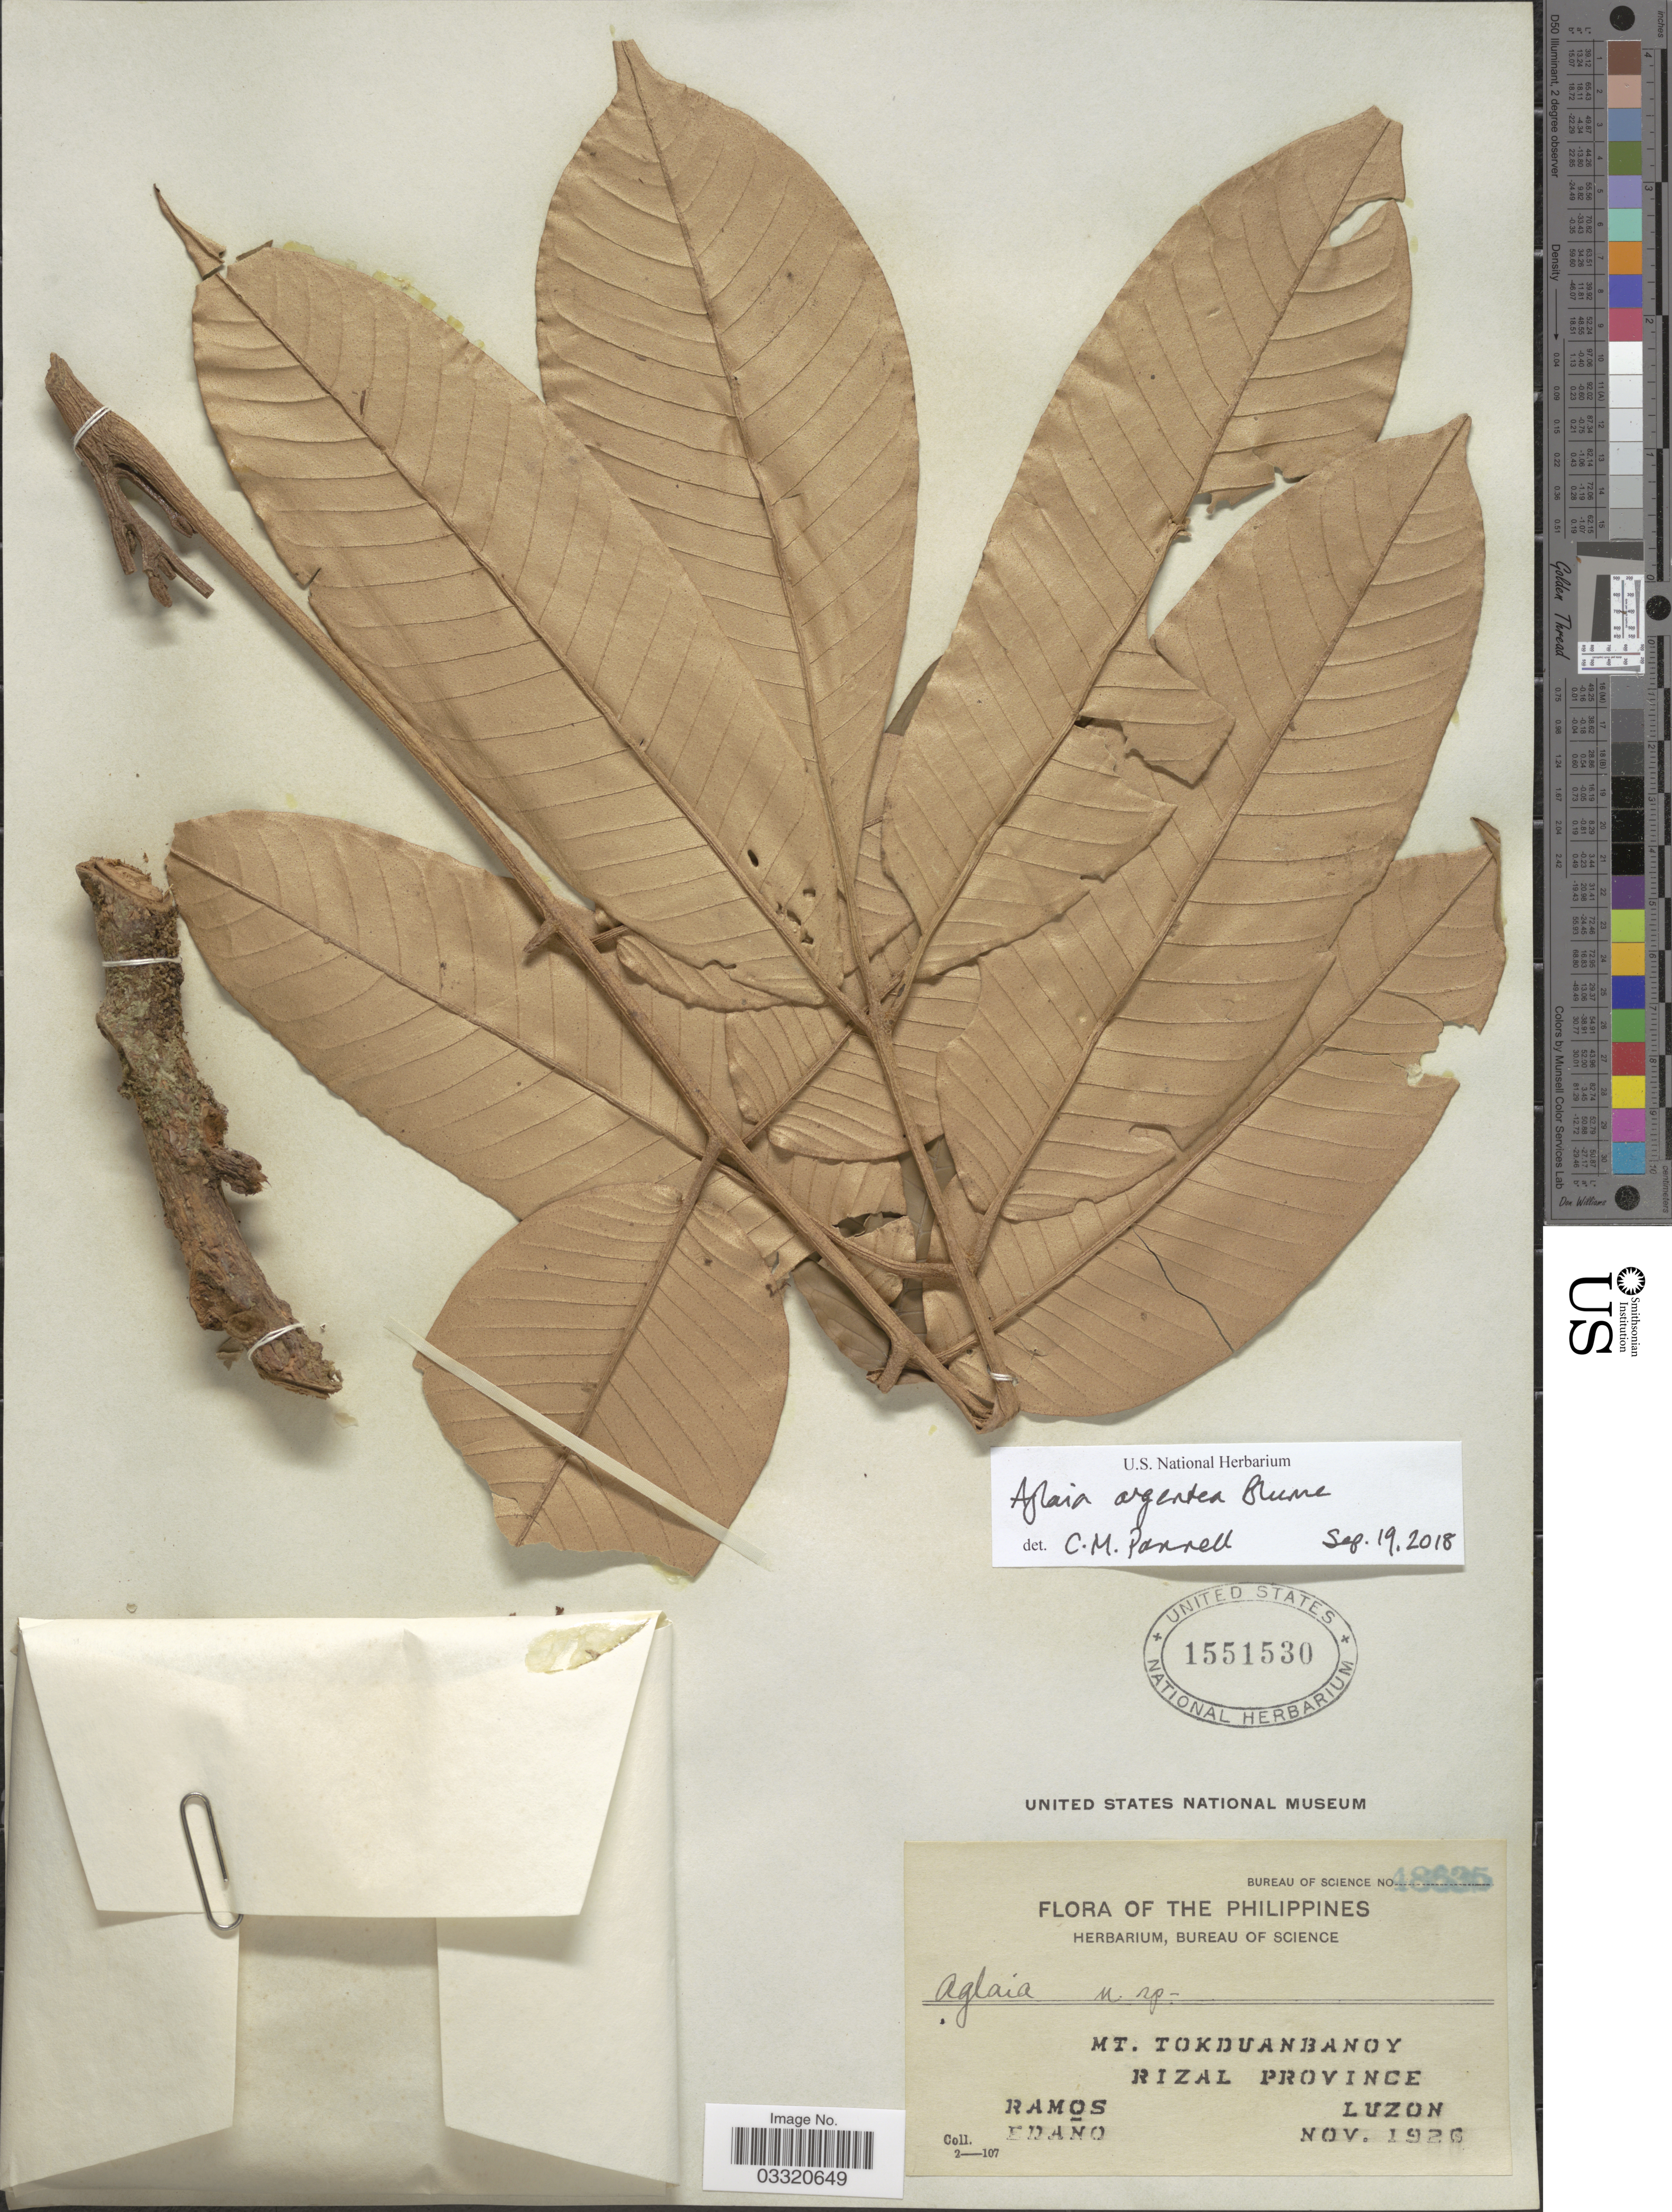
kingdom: Plantae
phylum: Tracheophyta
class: Magnoliopsida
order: Sapindales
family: Meliaceae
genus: Aglaia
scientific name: Aglaia argentea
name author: Blume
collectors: -. Ramos & -. Edano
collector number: Bureau of Science 48635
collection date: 1926-11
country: Philippines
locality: Mt. Tokduanbanoy, Rizal Province, Luzon.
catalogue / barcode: US 1551530